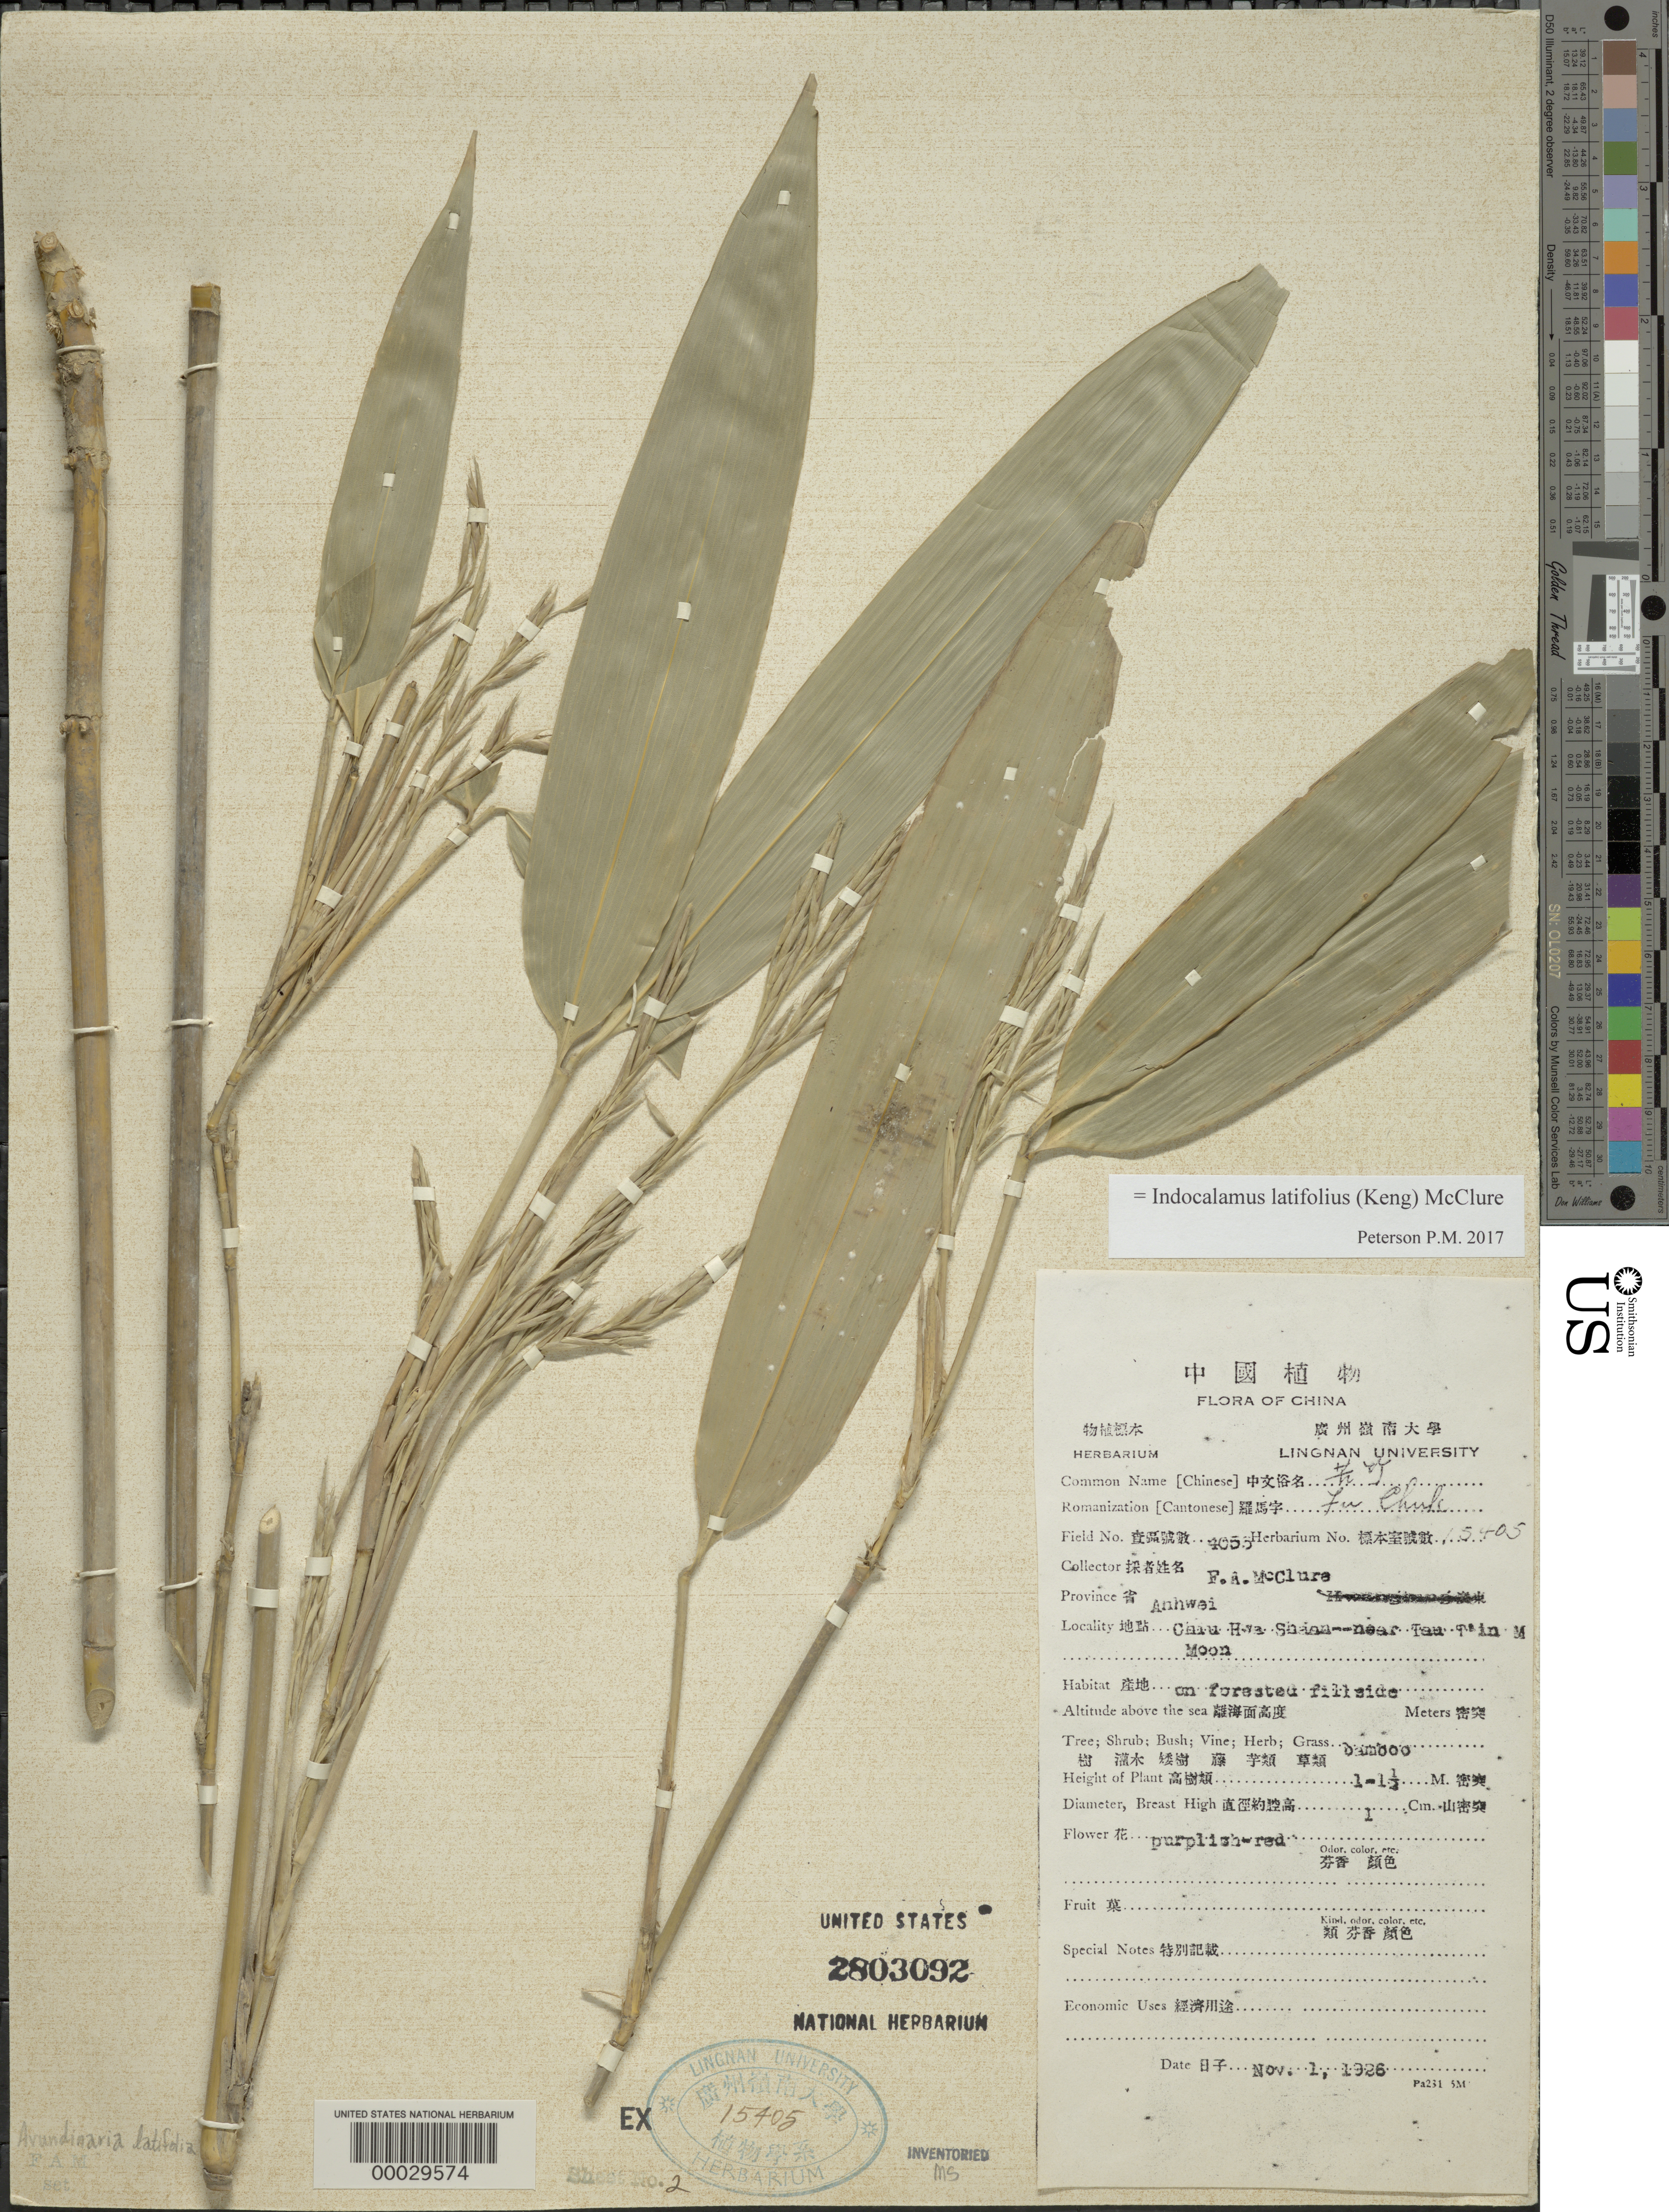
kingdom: Plantae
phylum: Tracheophyta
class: Liliopsida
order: Poales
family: Poaceae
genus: Indocalamus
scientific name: Indocalamus latifolius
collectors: F. A. McClure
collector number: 4055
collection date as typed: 01 Nov 1926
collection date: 1926-11-01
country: China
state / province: Anhui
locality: Chiu hwa shaan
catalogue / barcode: US 2803092